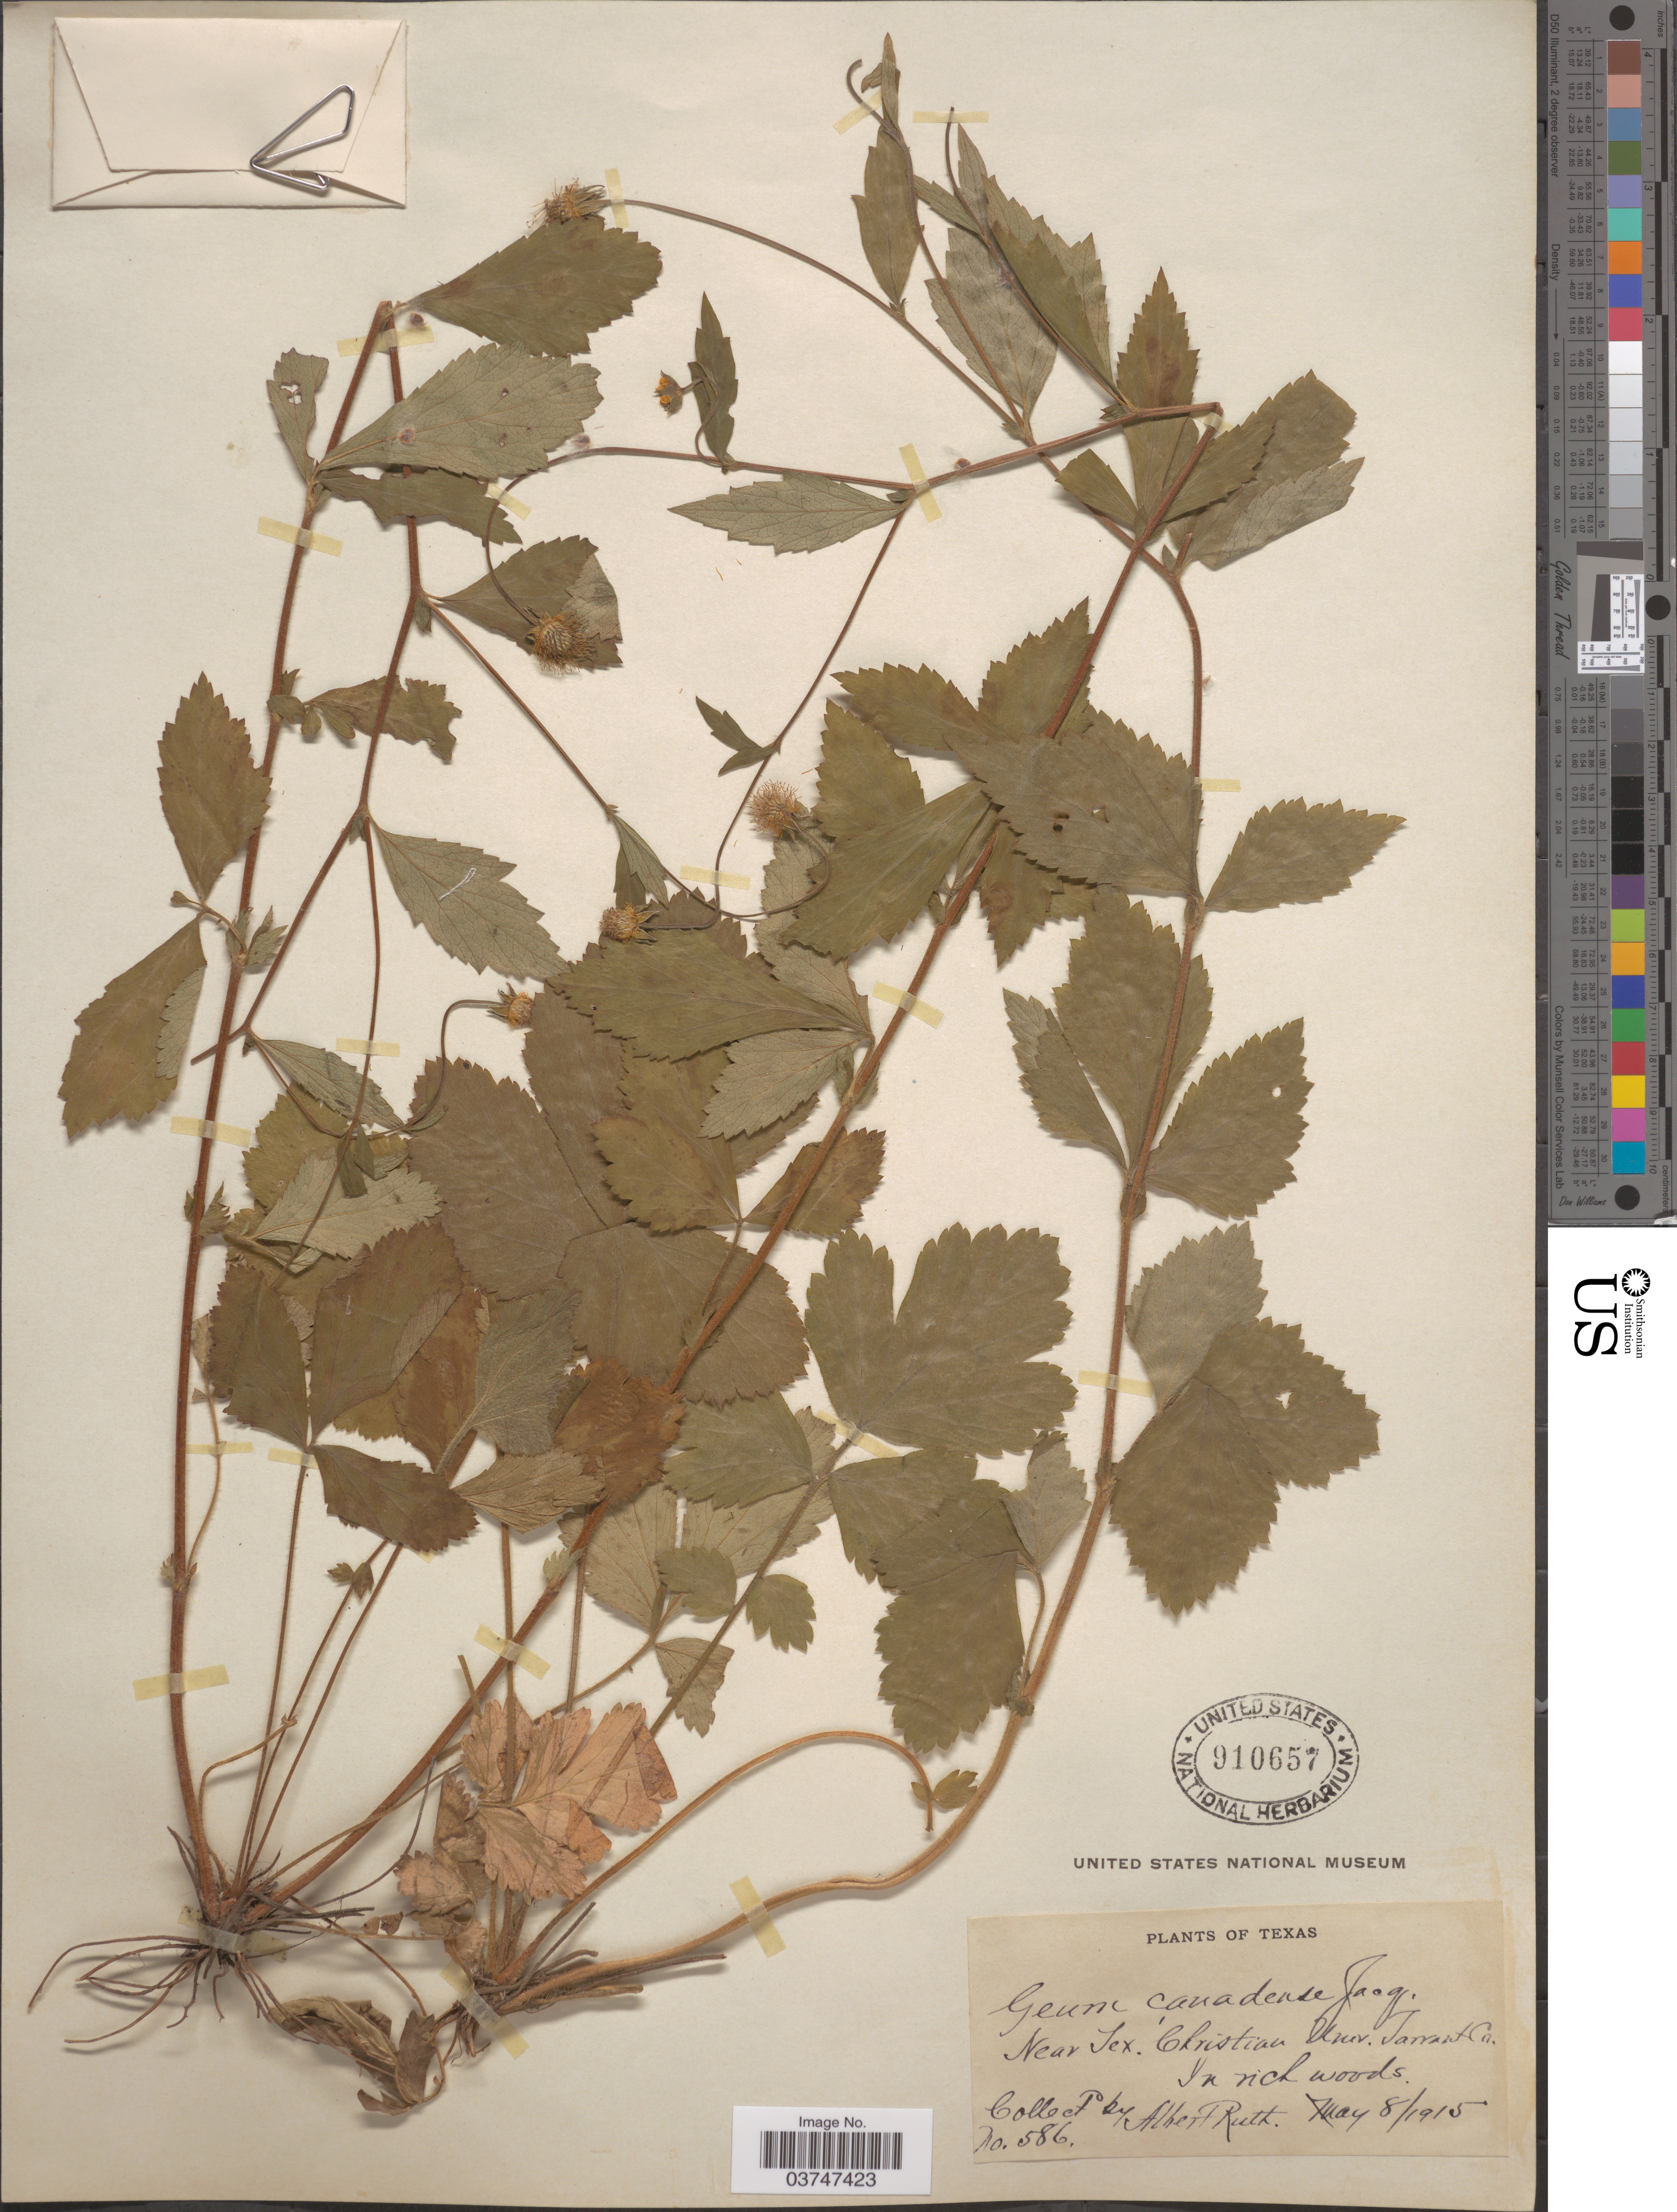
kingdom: Plantae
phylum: Tracheophyta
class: Magnoliopsida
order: Rosales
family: Rosaceae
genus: Geum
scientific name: Geum canadense var. camporum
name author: (Rydb.) Fernald & Weath.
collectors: A. Ruth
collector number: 586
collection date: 1915-05-08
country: United States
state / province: Texas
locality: Near Tex. Christian Univ. Tarrant Co.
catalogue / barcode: US 910657